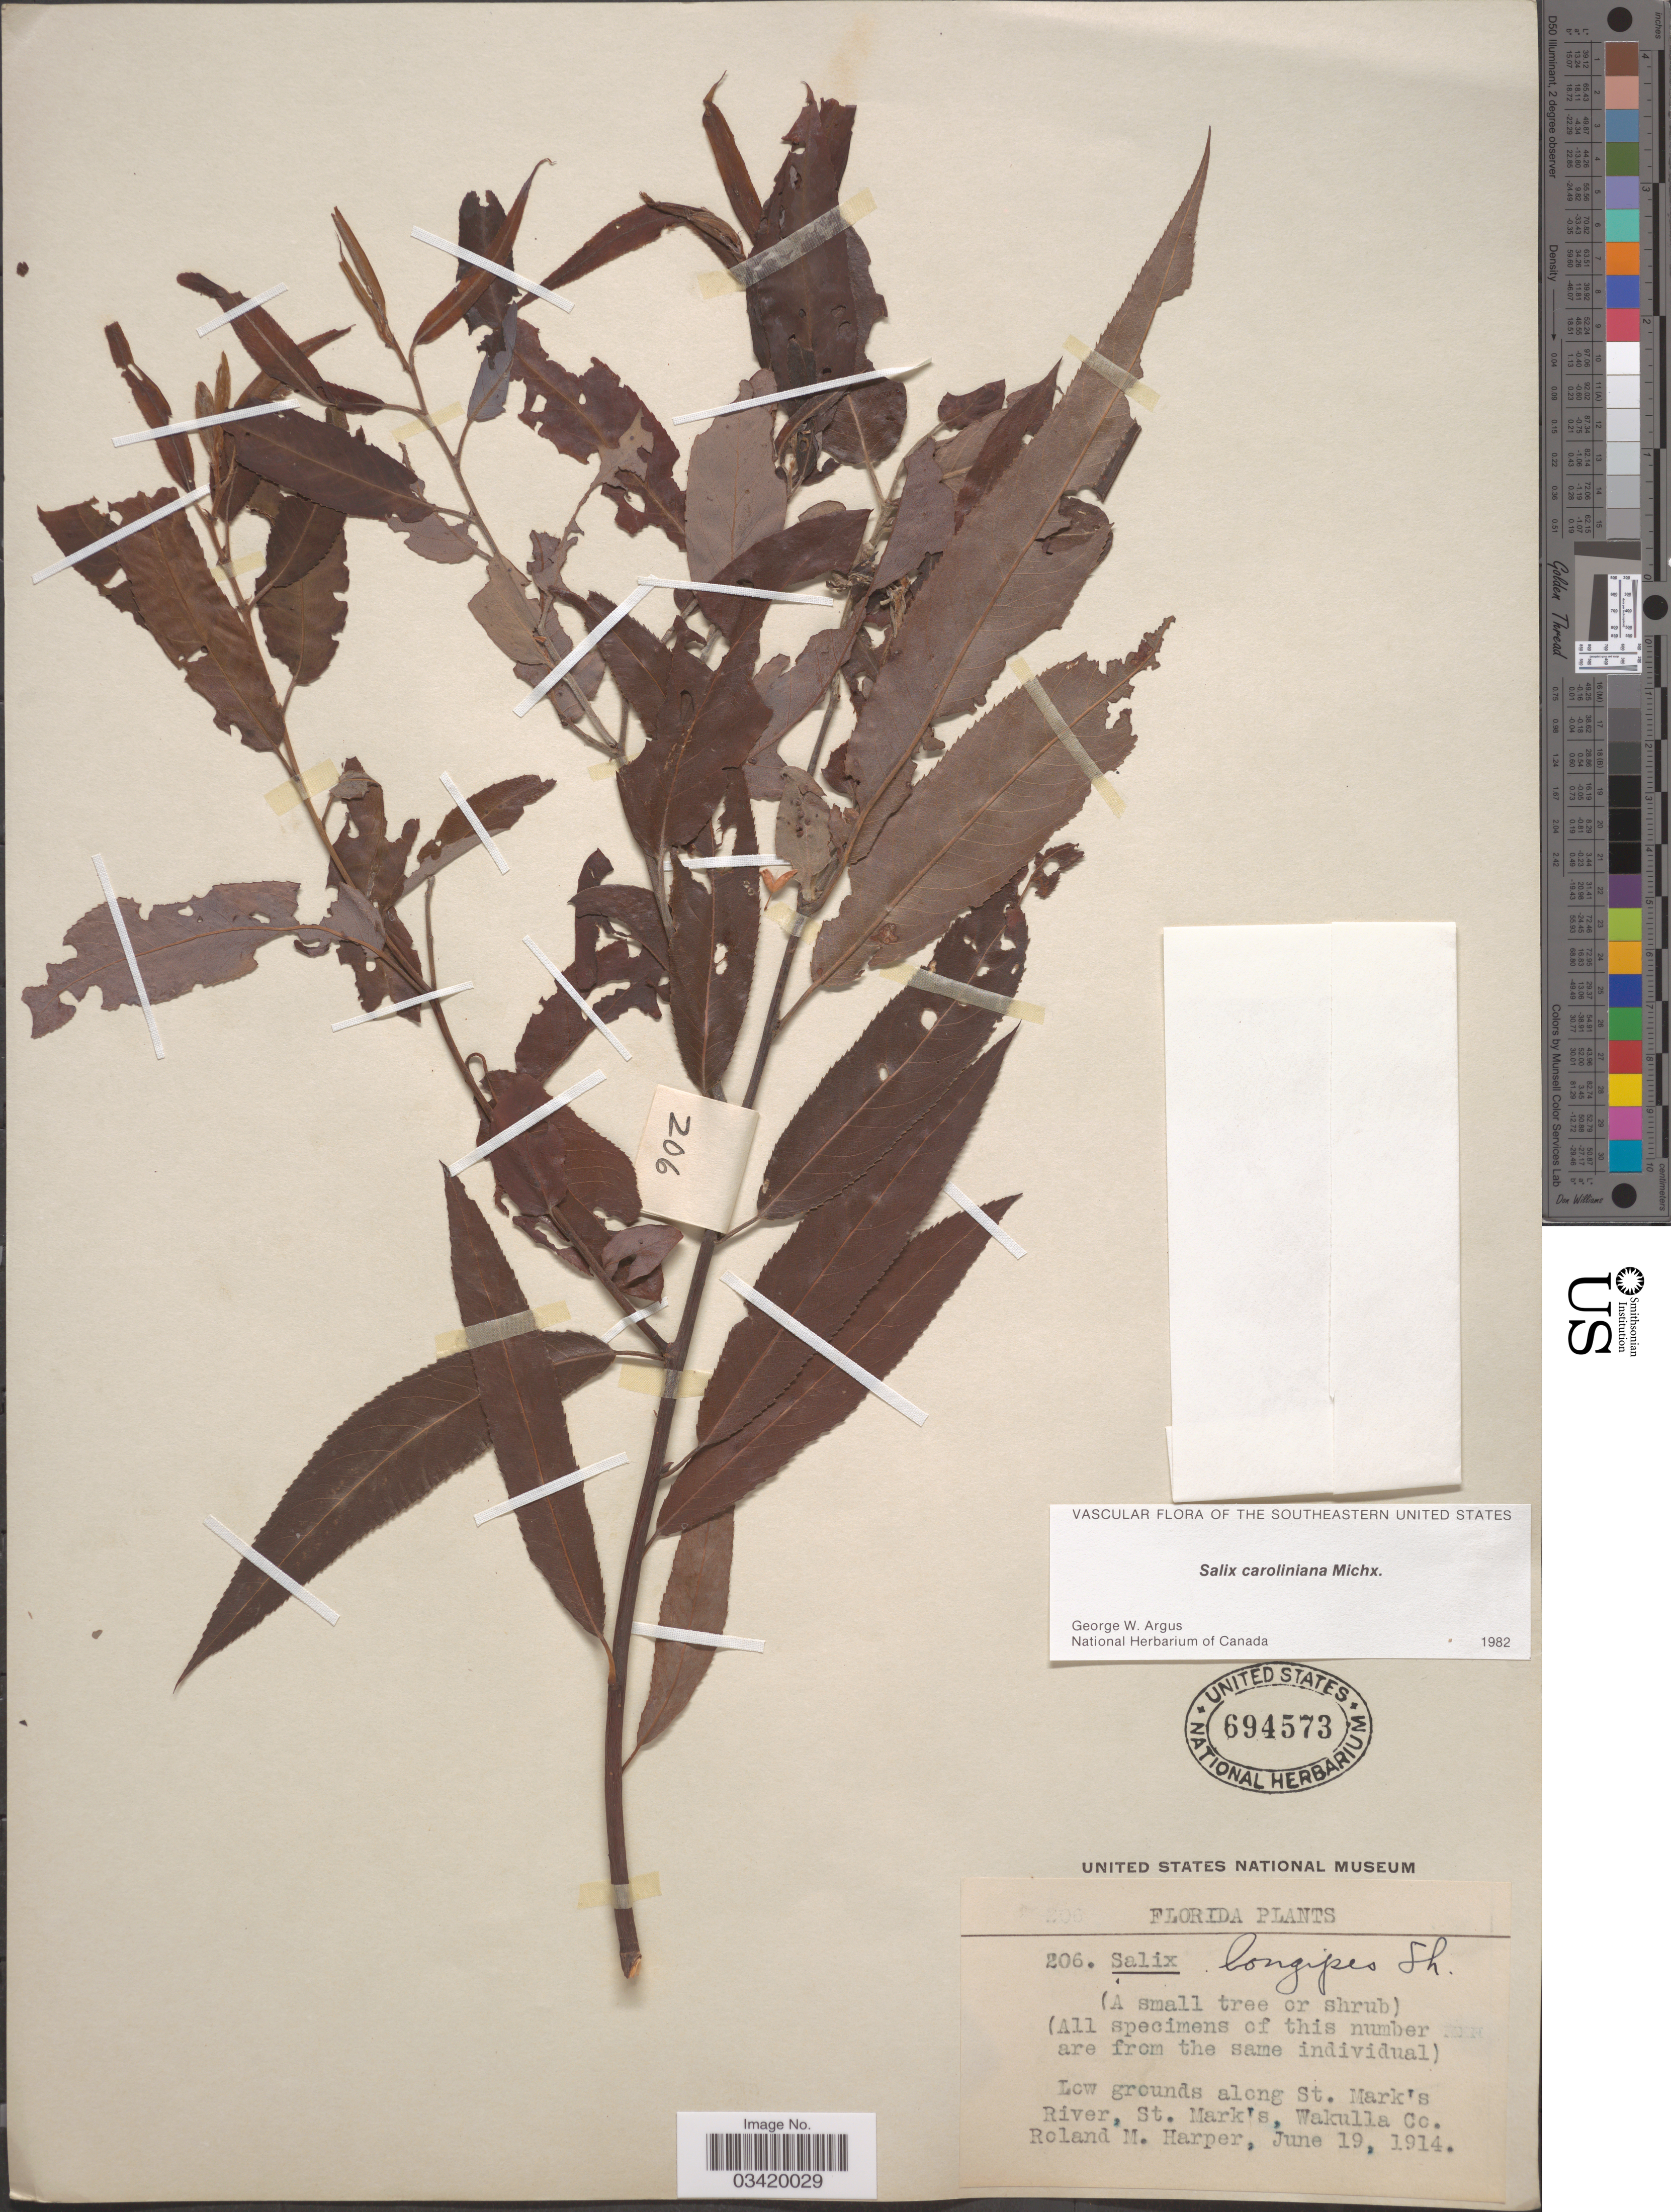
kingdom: Plantae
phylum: Tracheophyta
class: Magnoliopsida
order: Malpighiales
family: Salicaceae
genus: Salix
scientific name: Salix caroliniana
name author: Michx.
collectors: R. M. Harper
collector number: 206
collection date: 1914-06-19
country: United States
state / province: Florida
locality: Low grounds along St. Mark's River, St. Mark's, Wakulla Co.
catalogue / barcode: US 694573